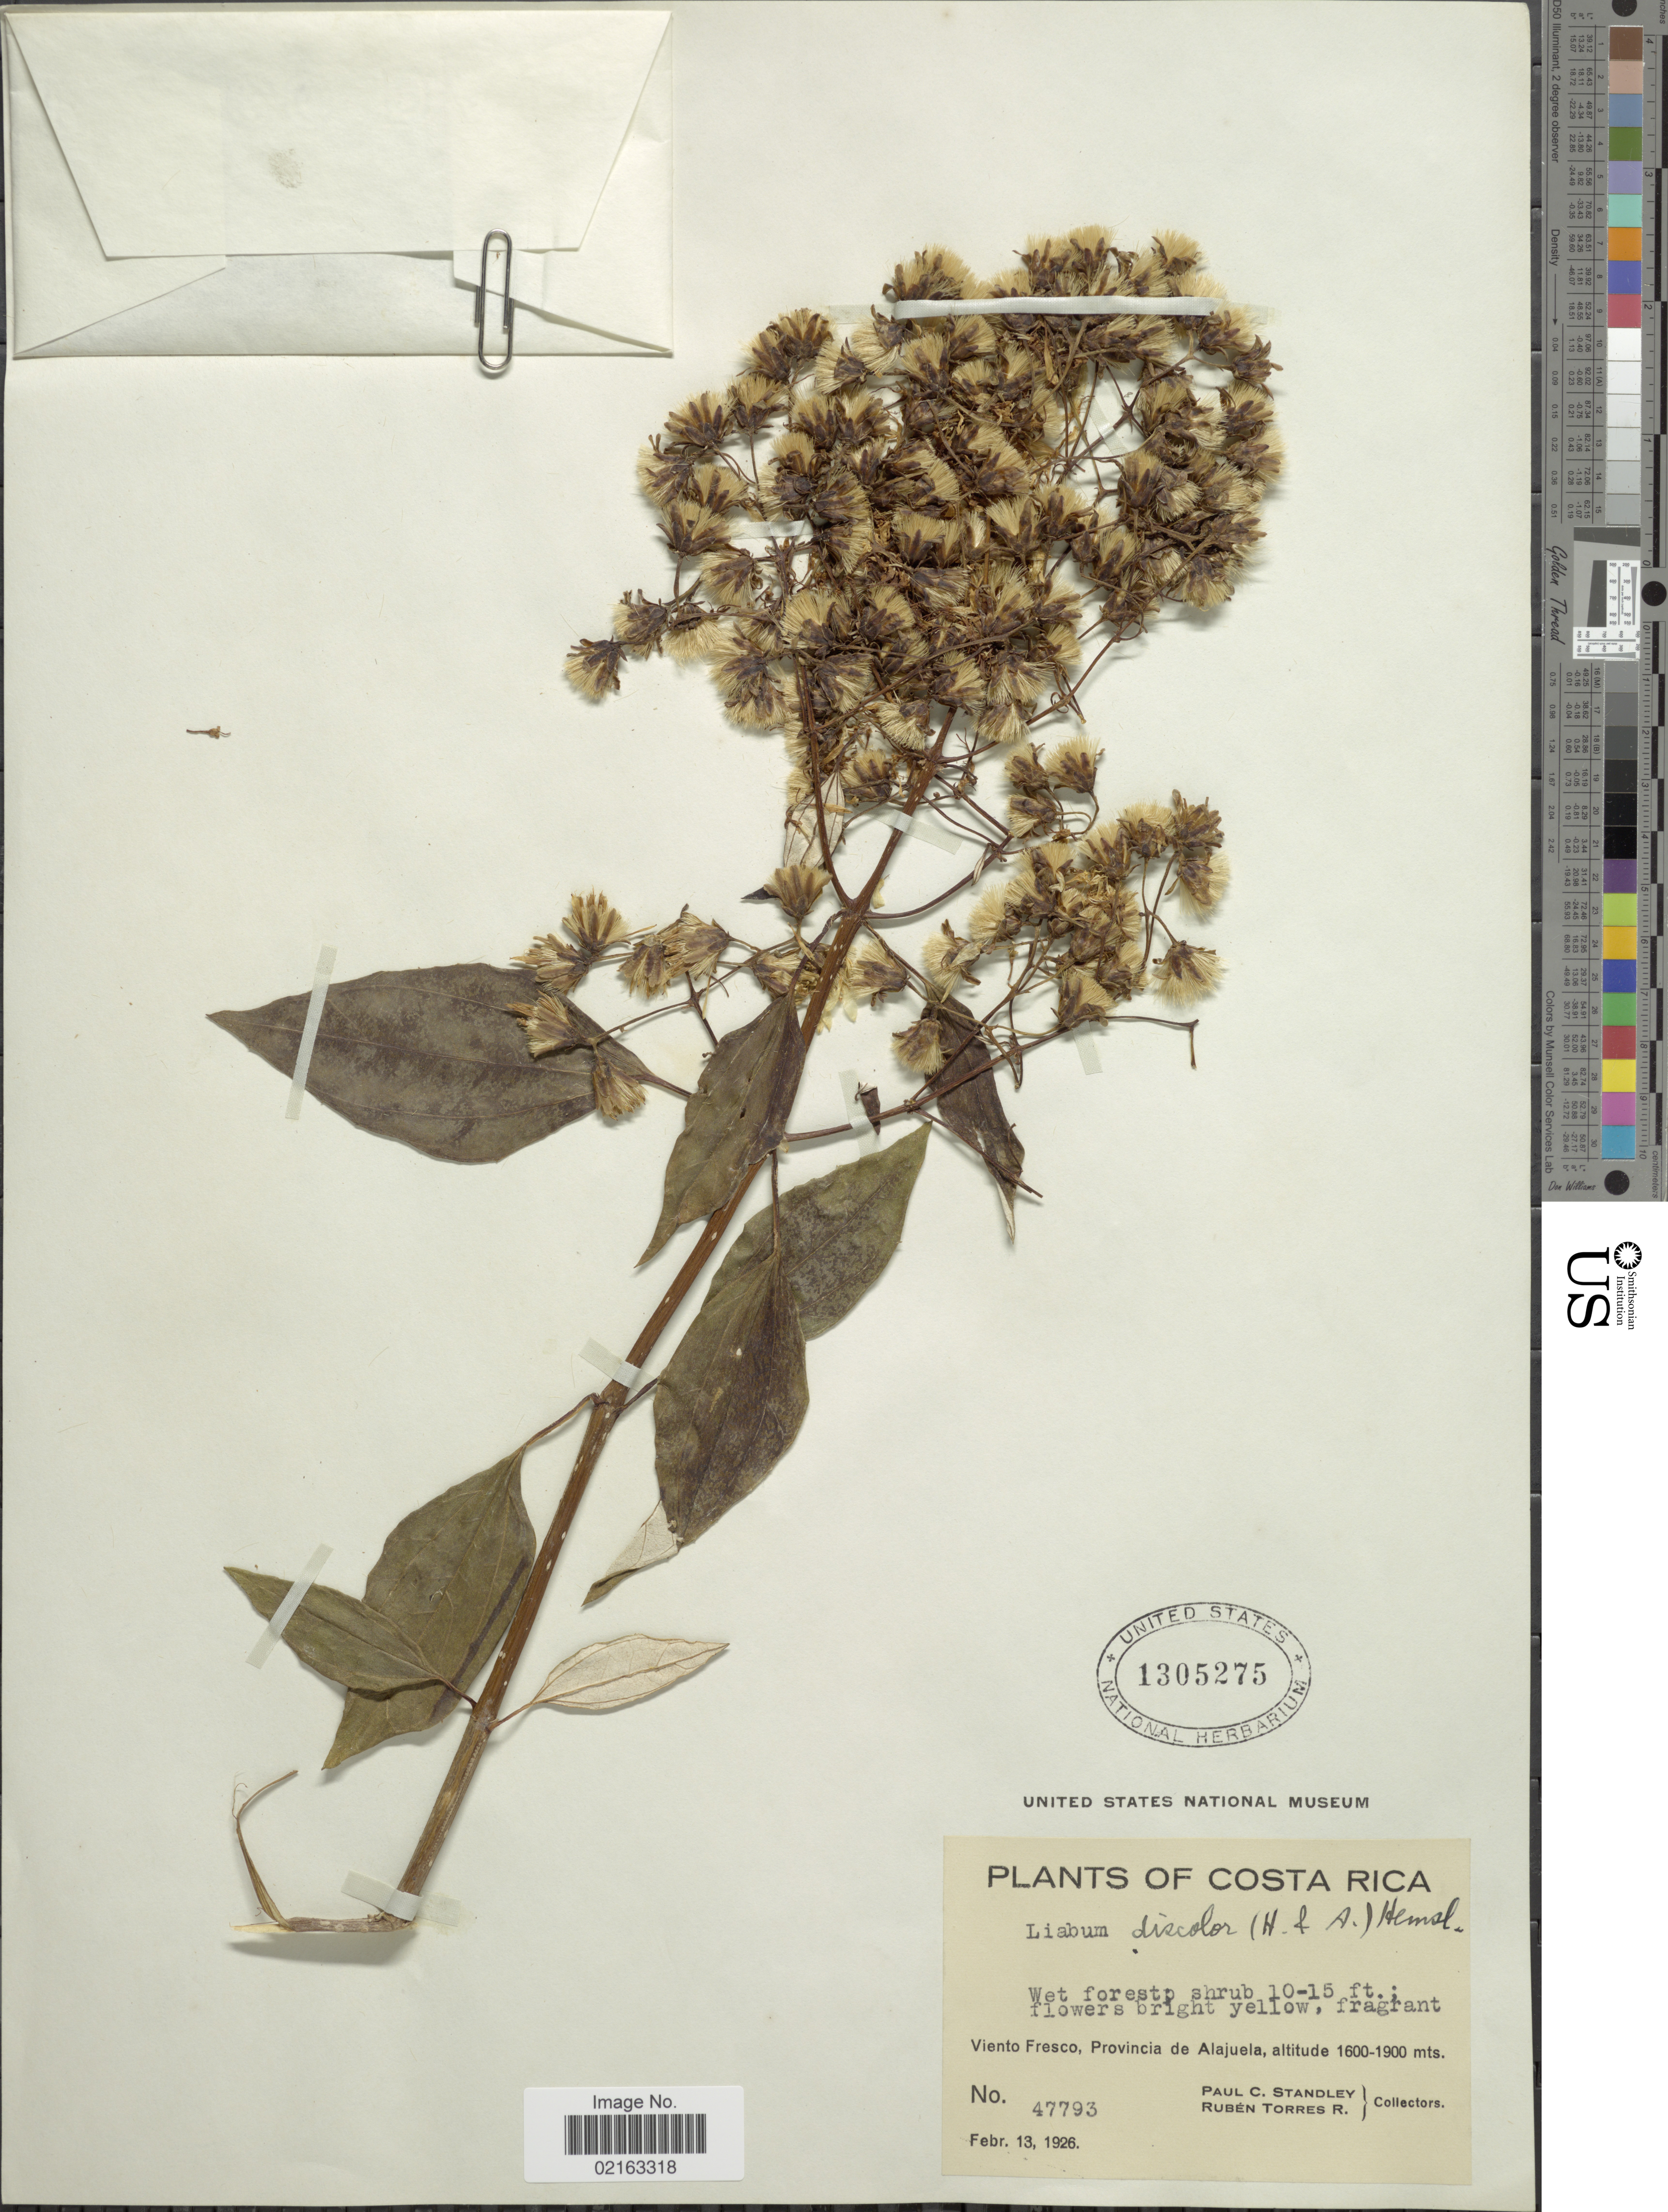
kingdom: Plantae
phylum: Tracheophyta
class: Magnoliopsida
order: Asterales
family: Asteraceae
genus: Sinclairia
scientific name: Sinclairia discolor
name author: Hook. & Arn.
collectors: P. C. Standley & R. Torres Rojas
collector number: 47793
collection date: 1926-02-13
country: Costa Rica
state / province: Alajuela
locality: Viento Fresco, Provincia de Alajuela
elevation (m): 1600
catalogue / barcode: US 1305275